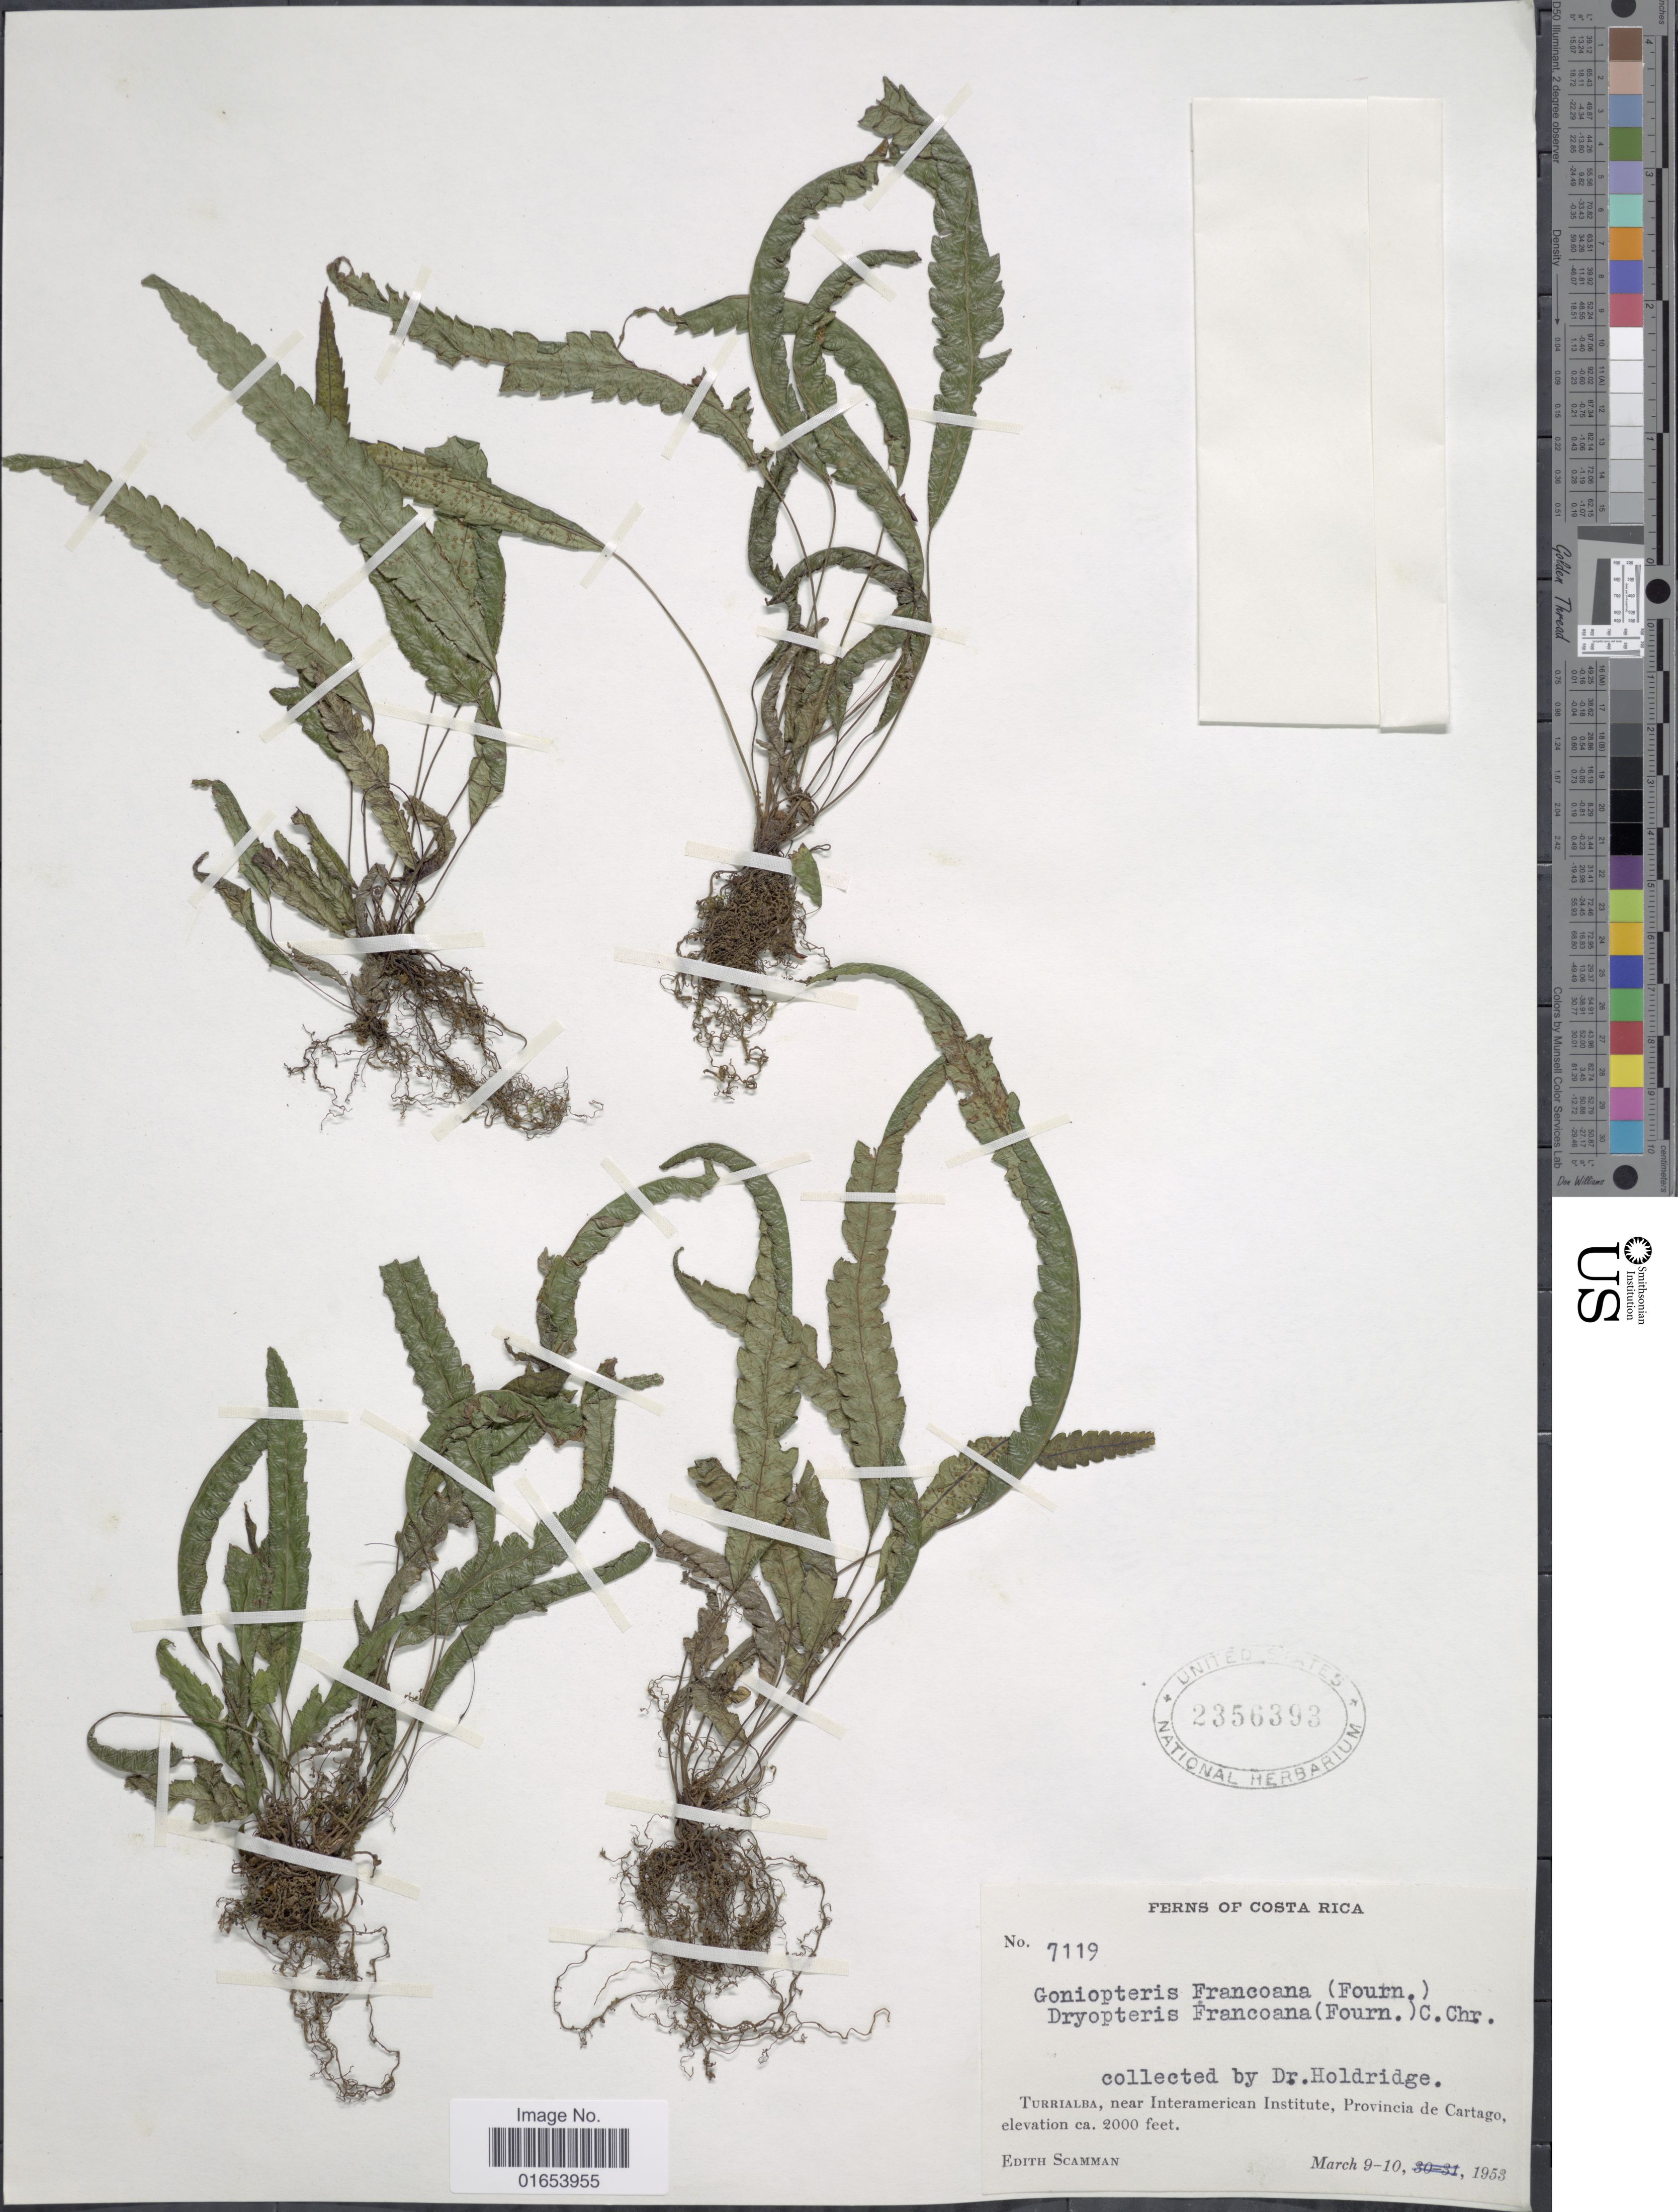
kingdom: Plantae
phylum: Tracheophyta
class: Polypodiopsida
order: Polypodiales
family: Thelypteridaceae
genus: Goniopteris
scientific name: Goniopteris francoana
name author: (E. Fourn.) Á. Löve & D. Löve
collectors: E. Scamman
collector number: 7119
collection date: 1953-03-09/1953-03-10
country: Costa Rica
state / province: Cartago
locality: Turrialba, near Interamerican Institute, Provincia de Cartago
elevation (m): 610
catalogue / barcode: US 2356393